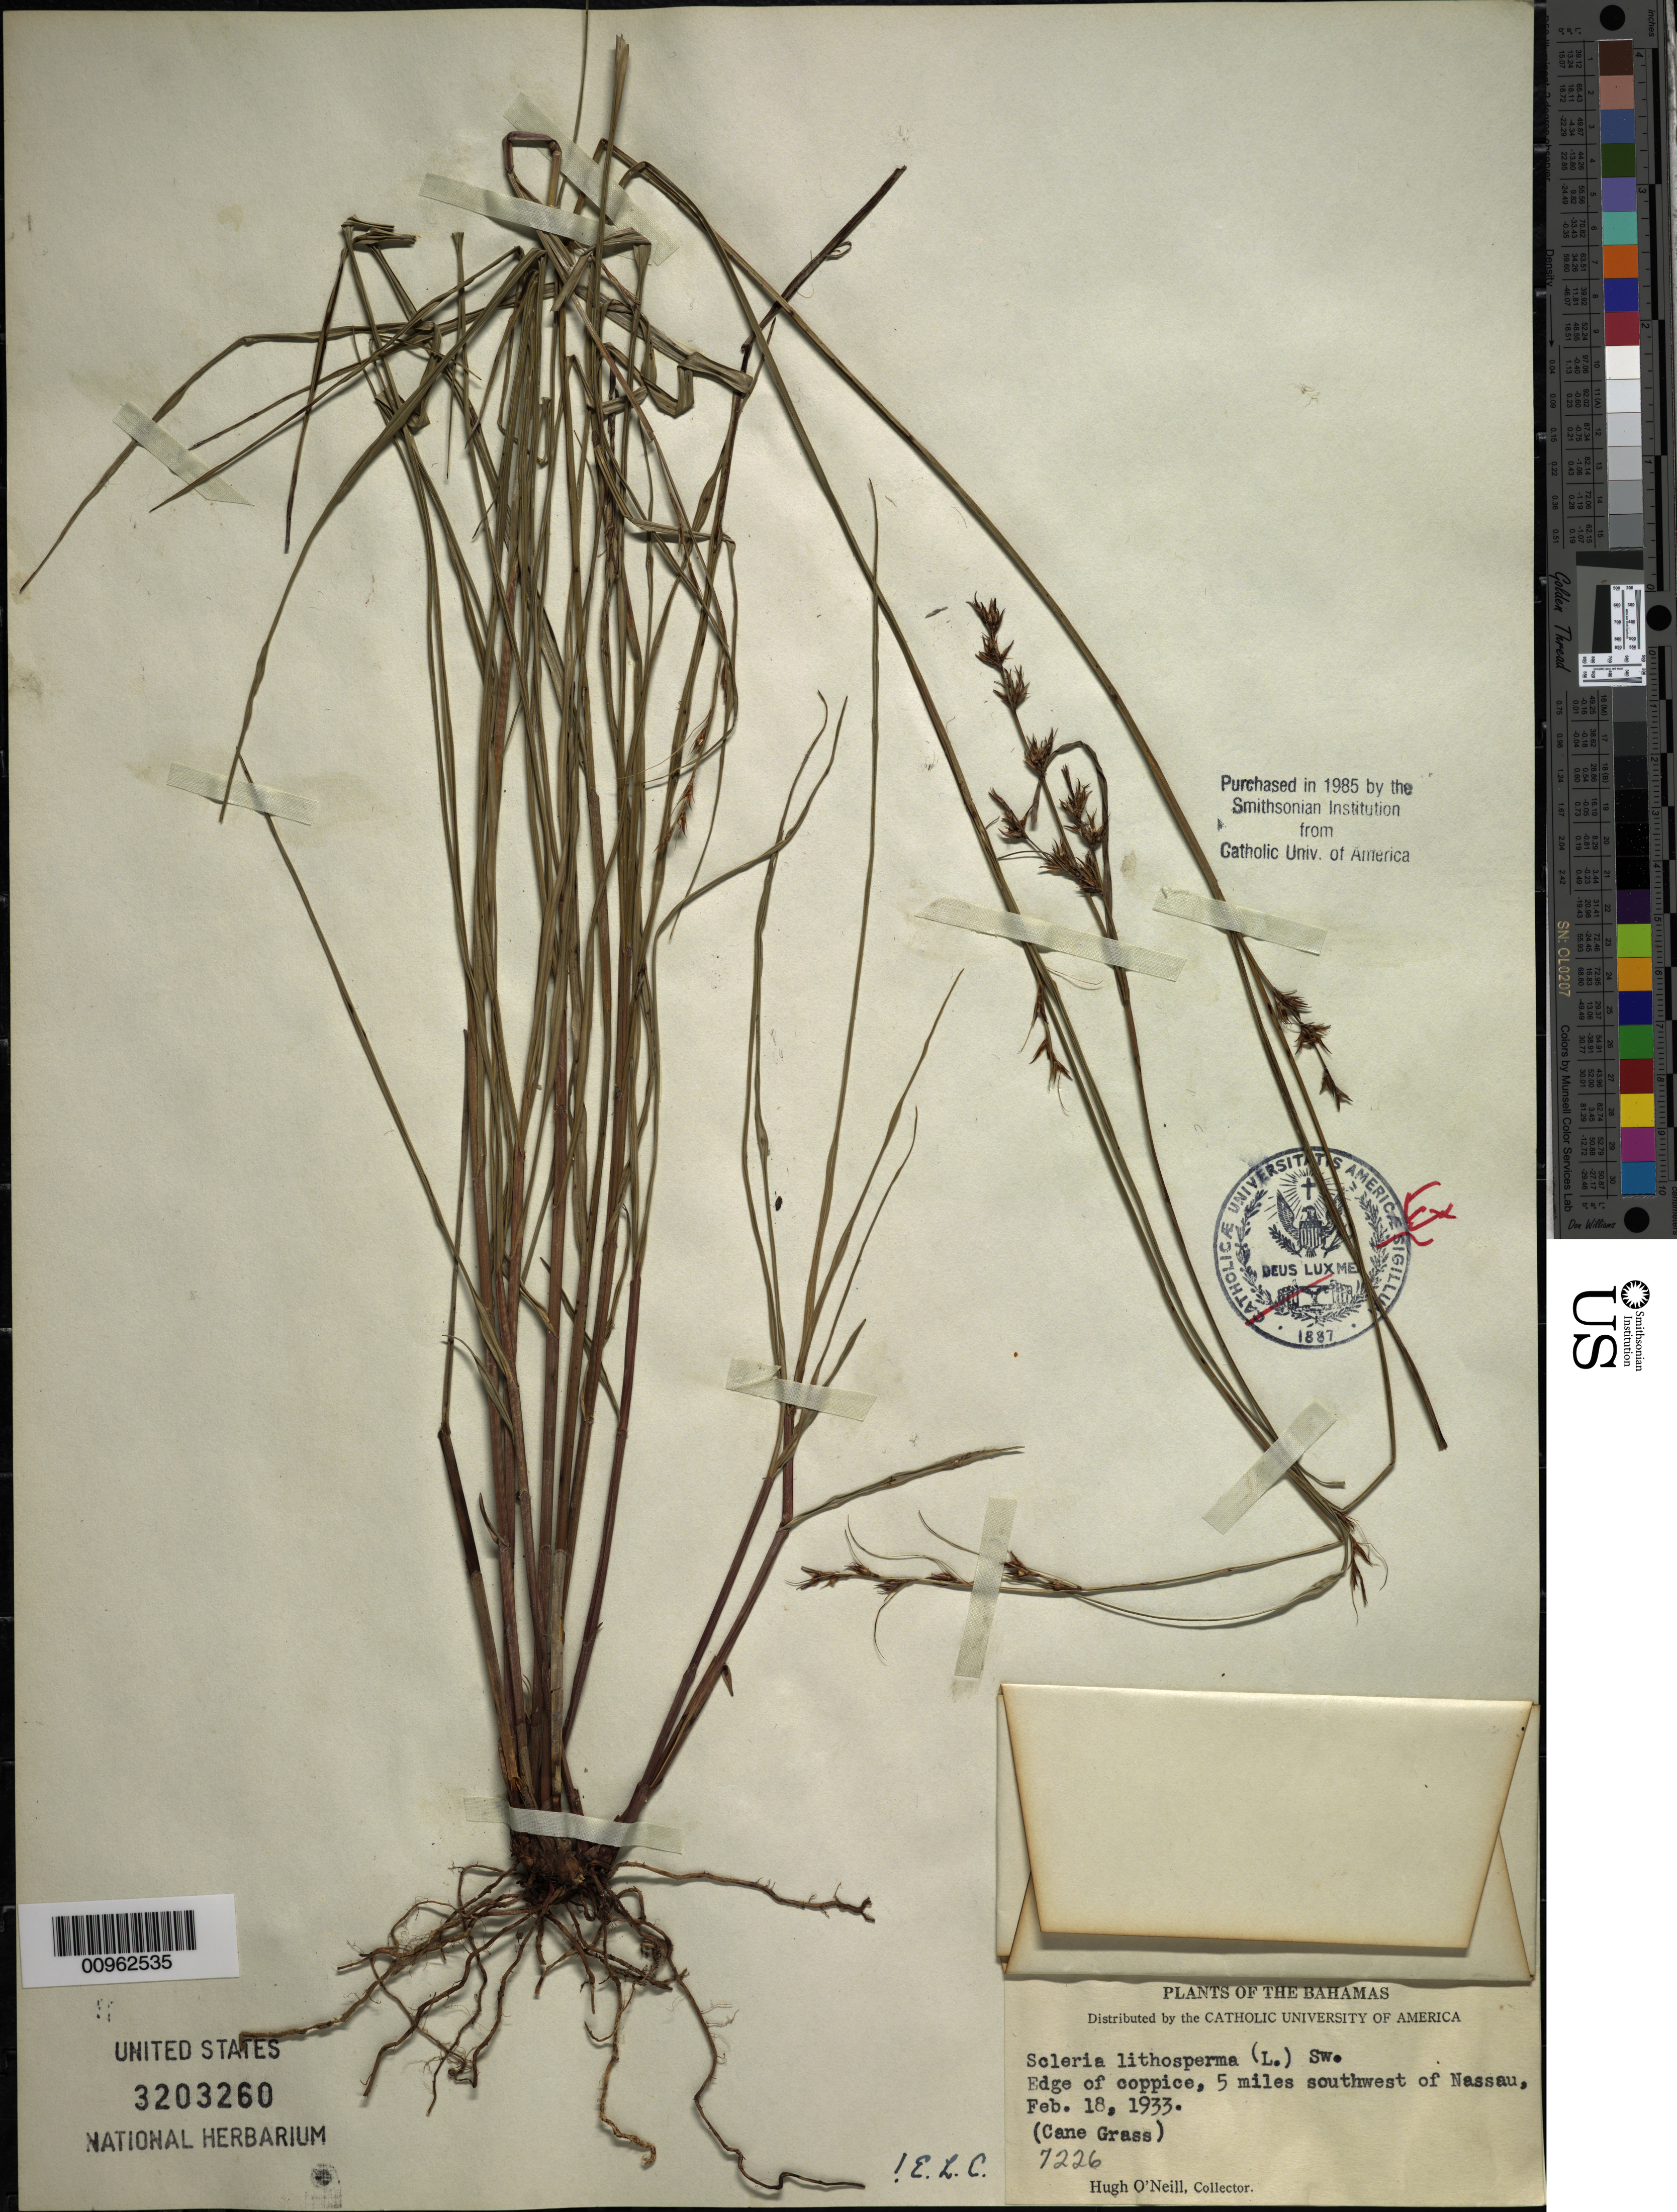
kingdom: Plantae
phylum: Tracheophyta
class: Liliopsida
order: Poales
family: Cyperaceae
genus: Scleria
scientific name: Scleria lithosperma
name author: (L.) Sw.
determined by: Core, E. L.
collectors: H. O'Neill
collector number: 7226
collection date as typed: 18 Feb 1933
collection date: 1933-02-18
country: Bahamas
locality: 5 miles southeast of Nassau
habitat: Edge of coppice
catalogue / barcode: US 3203260